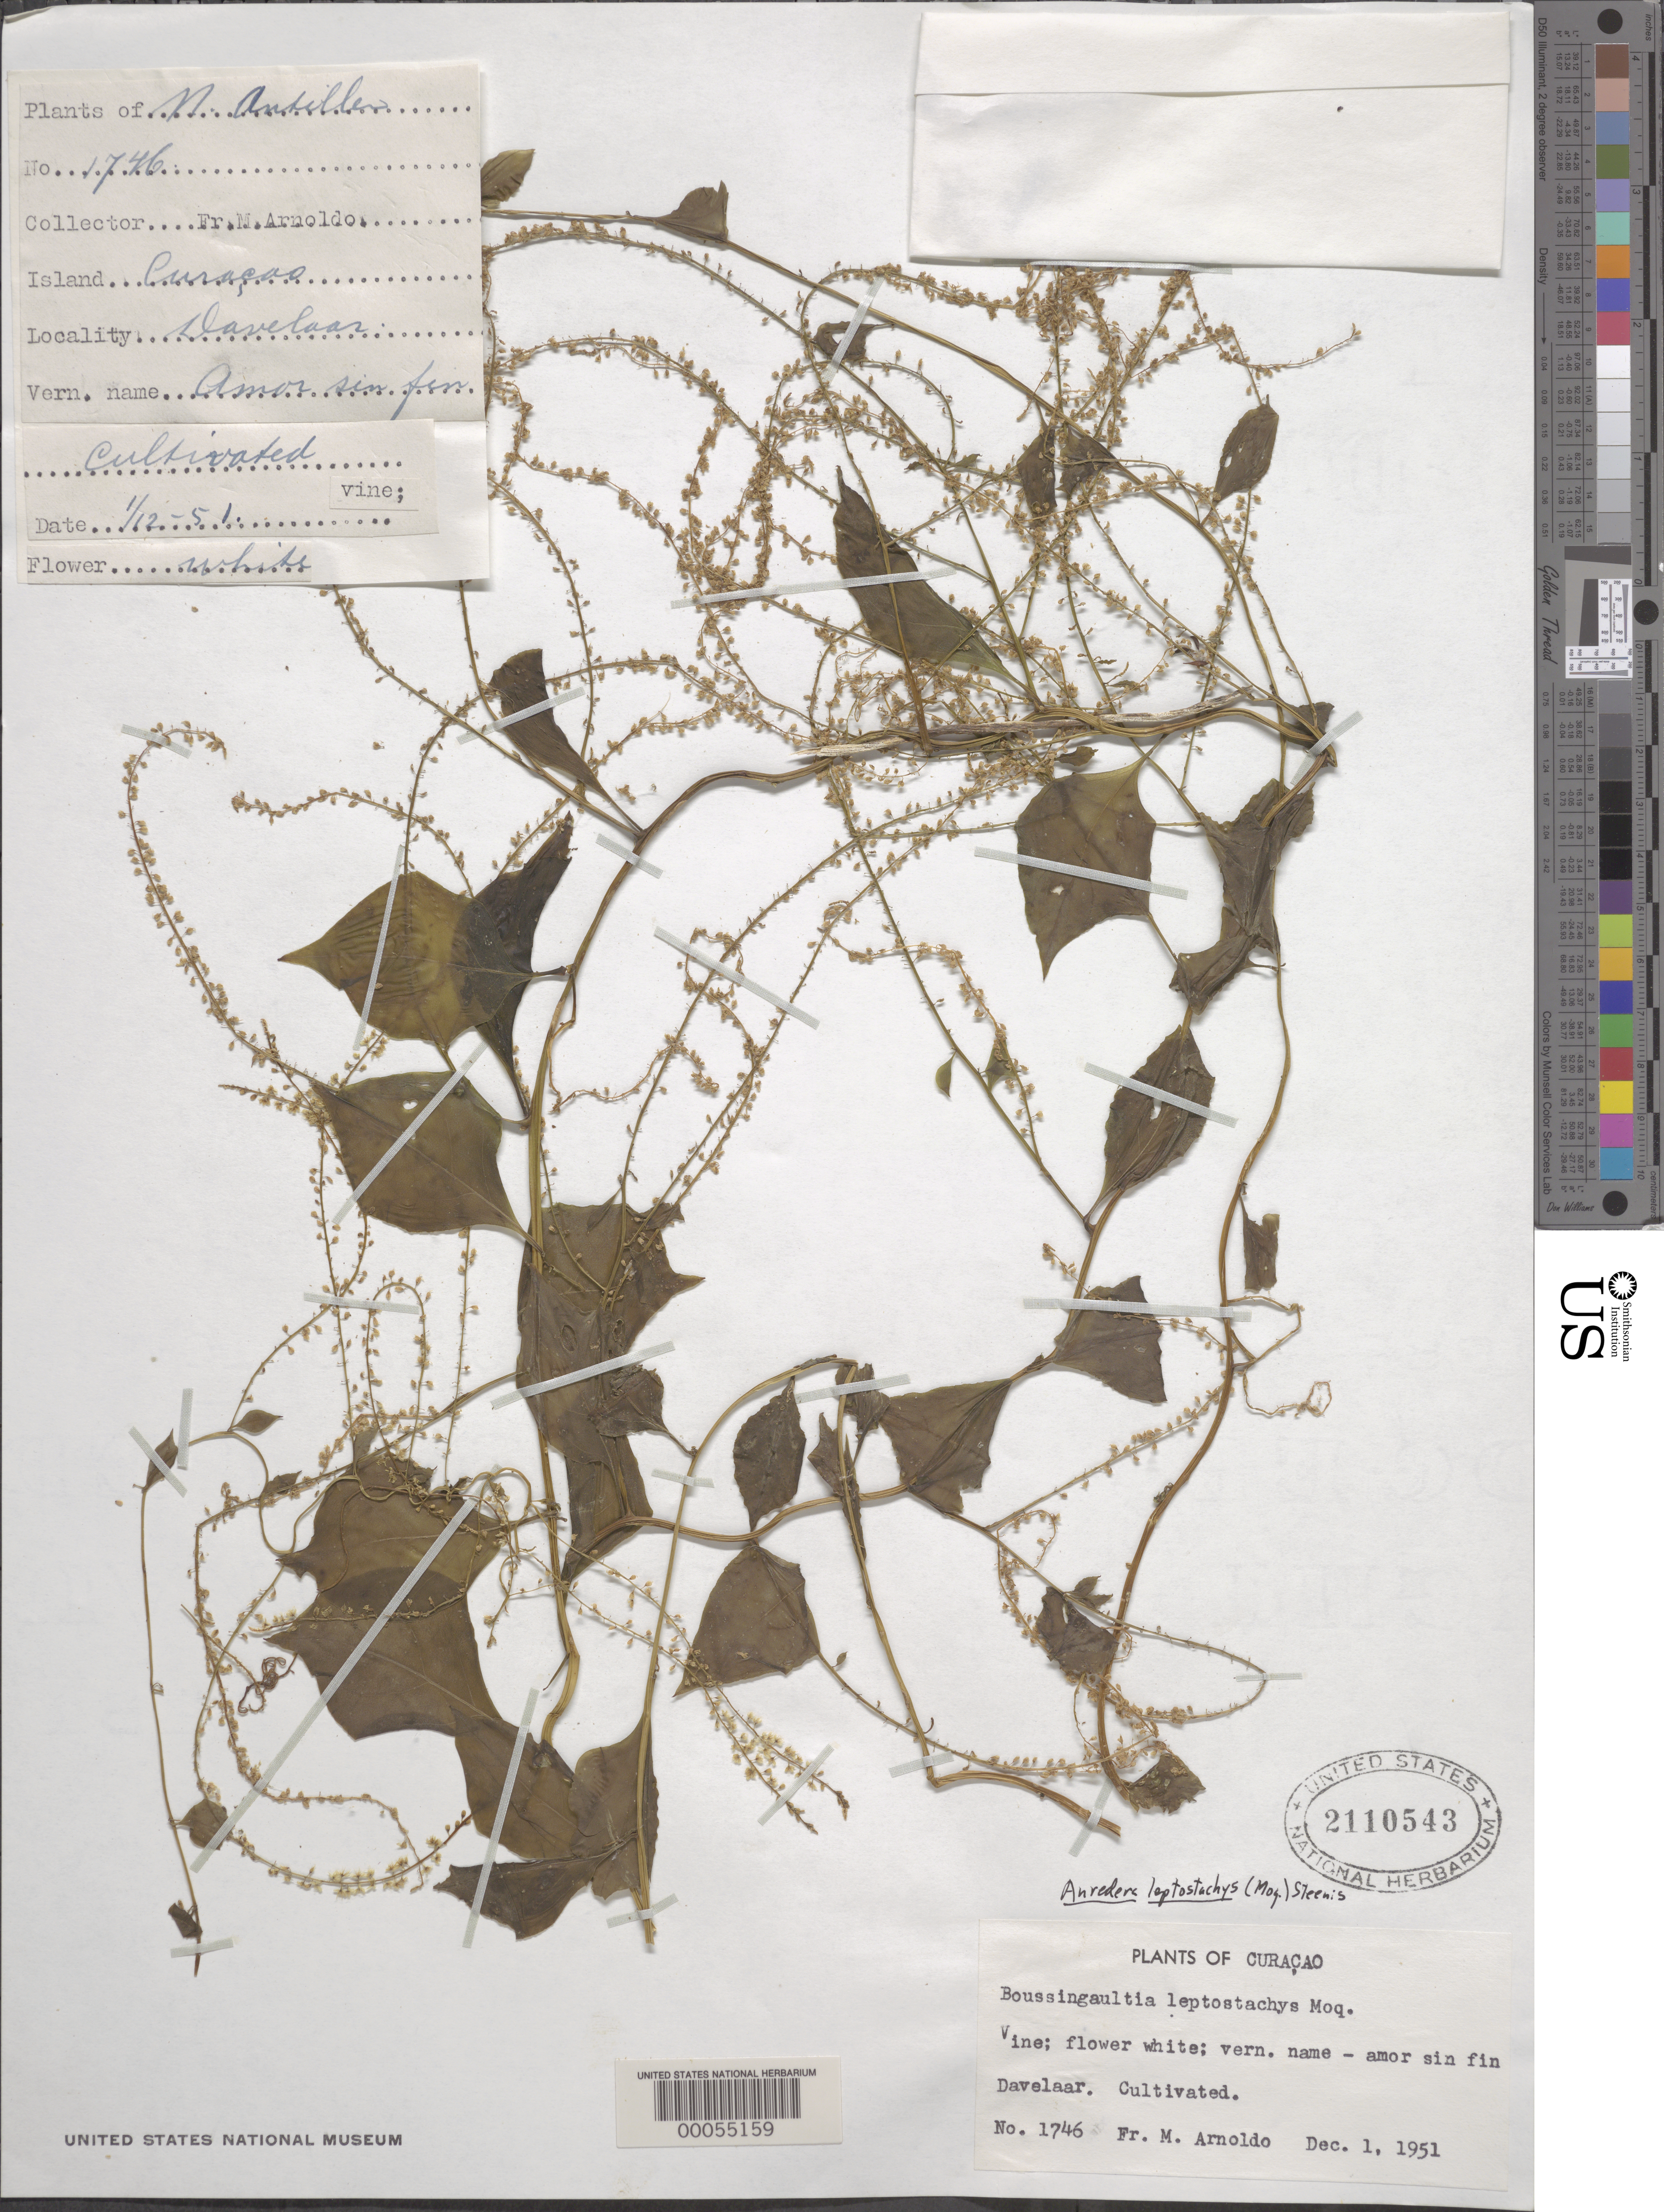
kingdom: Plantae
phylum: Tracheophyta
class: Magnoliopsida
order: Caryophyllales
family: Basellaceae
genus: Anredera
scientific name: Anredera leptostachys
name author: (Moq.) Steenis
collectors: N. Arnoldo-Broeders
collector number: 1746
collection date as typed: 01 Dec 1951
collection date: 1951-12-01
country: Curaçao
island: Curaçao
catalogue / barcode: US 2110543